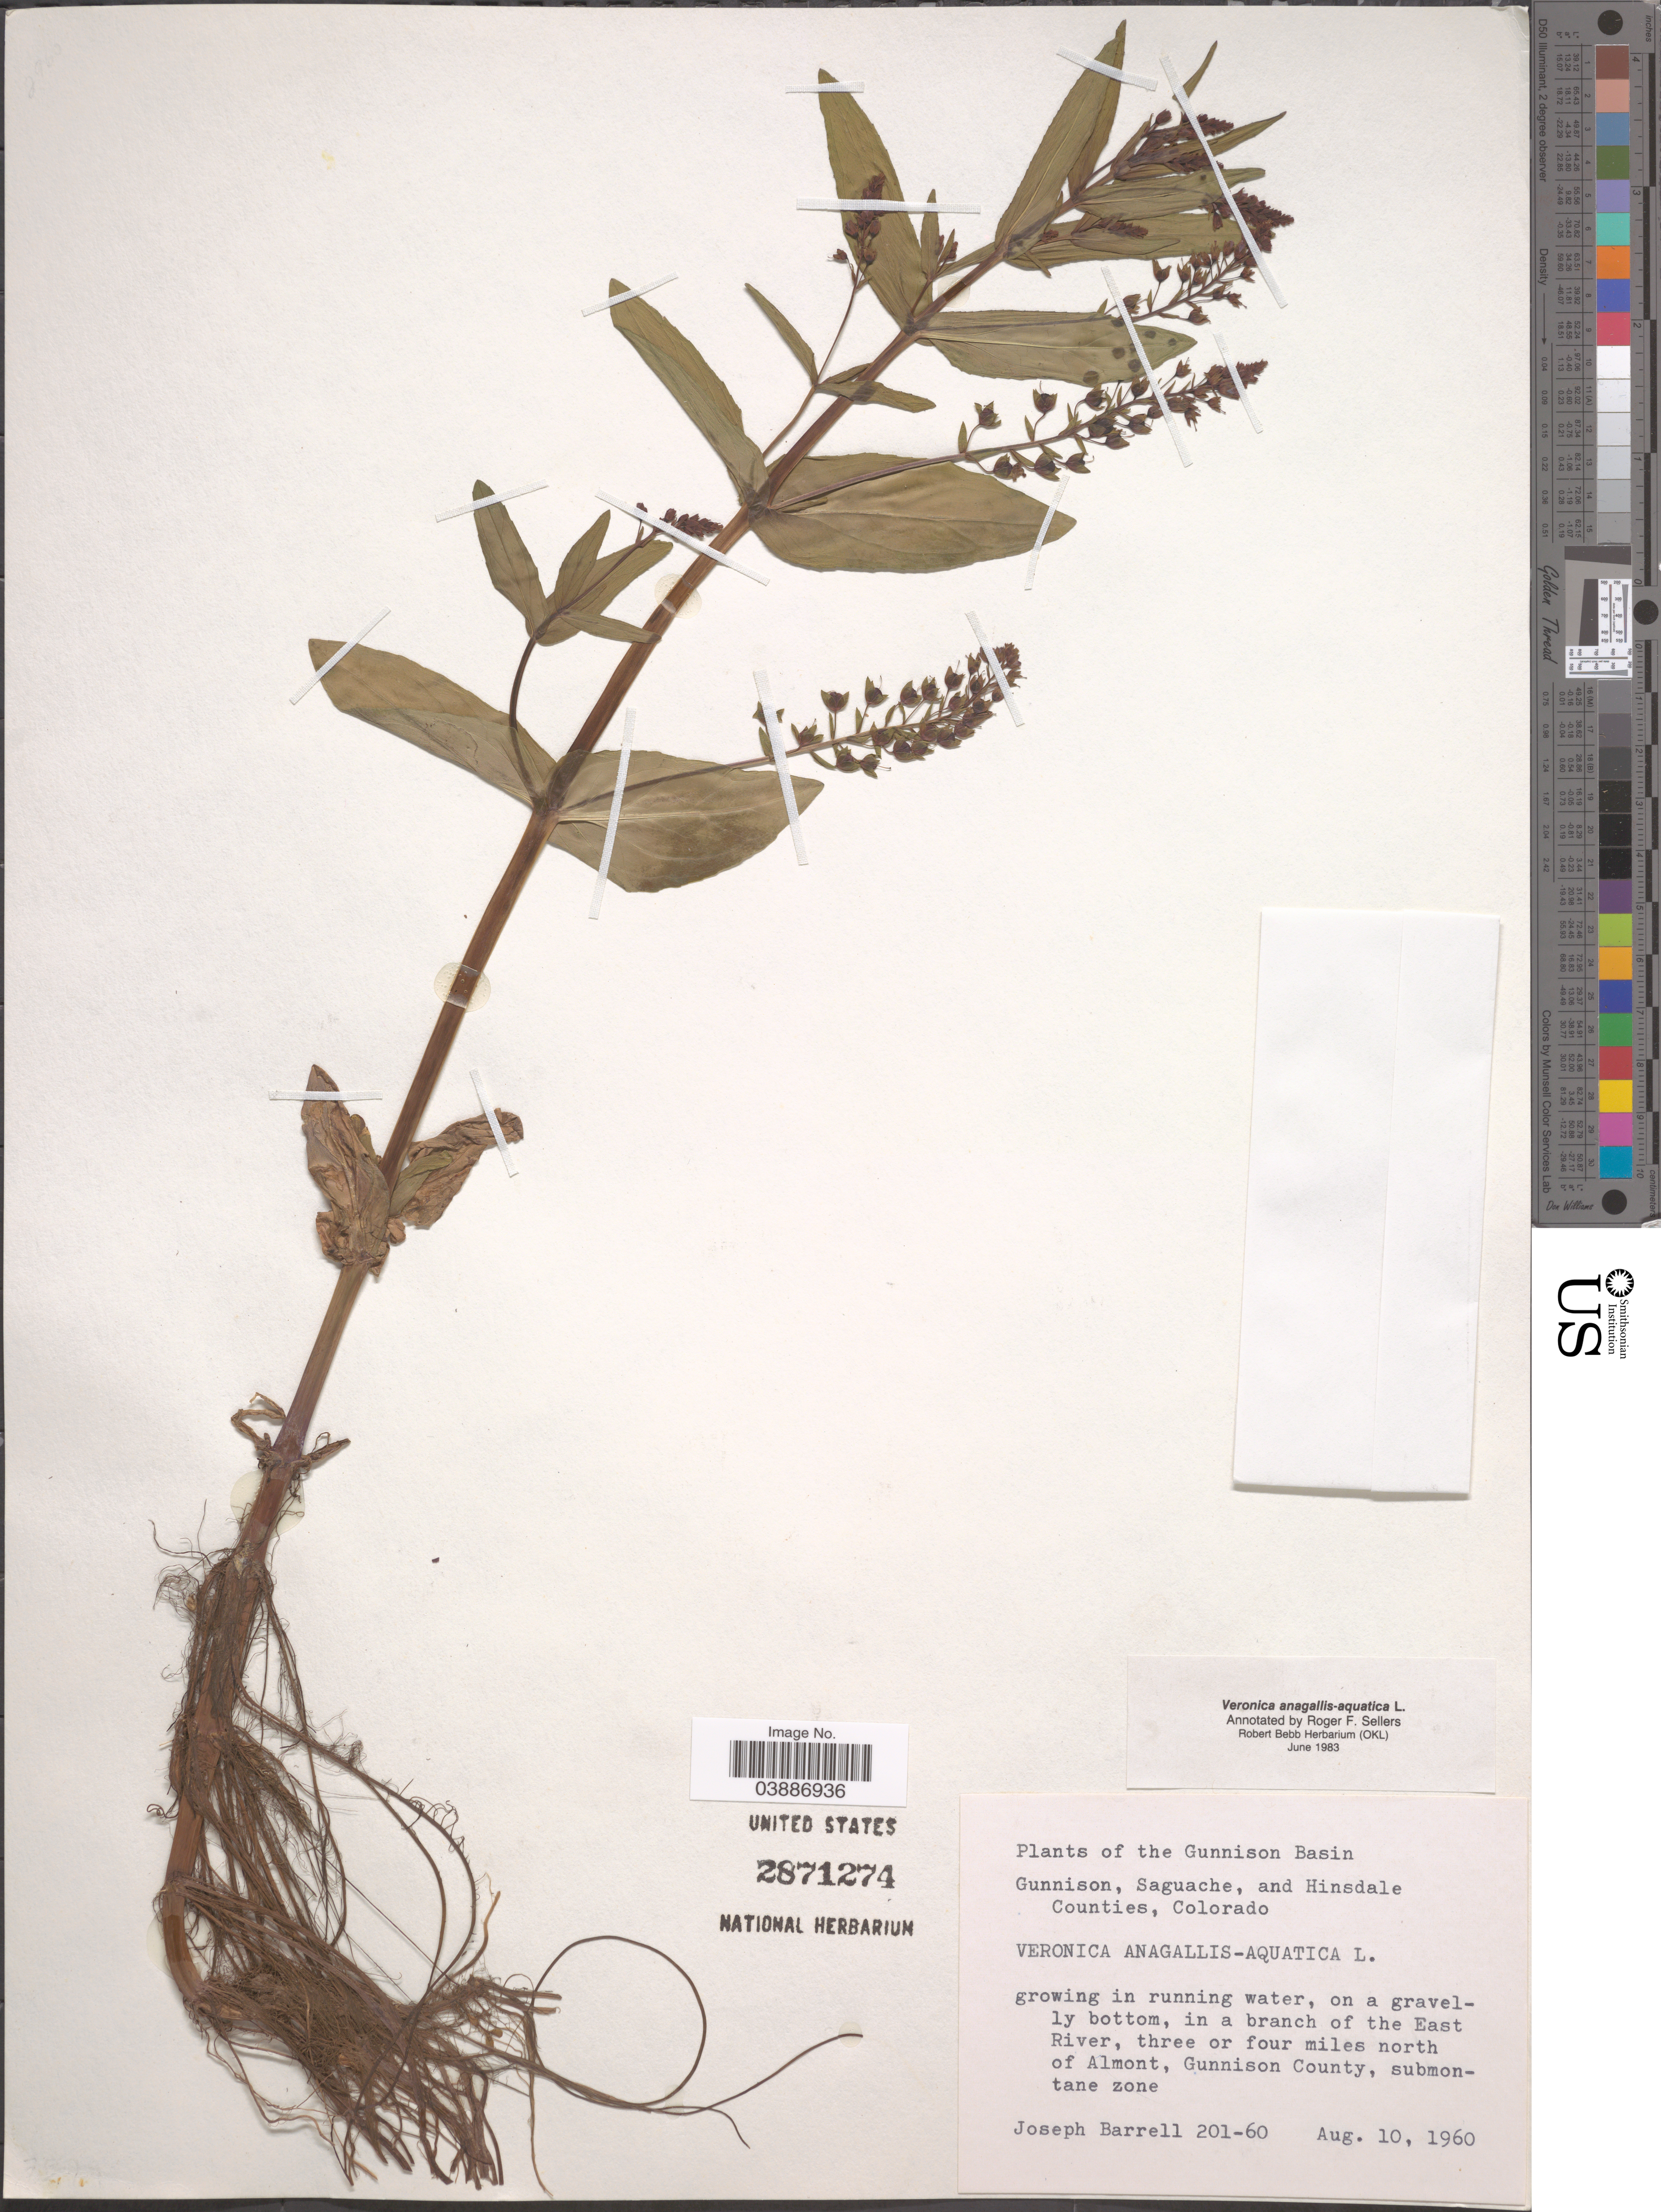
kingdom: Plantae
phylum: Tracheophyta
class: Magnoliopsida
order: Lamiales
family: Plantaginaceae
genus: Veronica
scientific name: Veronica anagallis-aquatica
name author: L.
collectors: J. Barrell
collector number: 201-60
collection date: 1960-08-10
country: United States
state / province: Colorado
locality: The Gunnison Basin. In a branch of the East River, three or four miles north of Almont, Gunnison County, submontane zone.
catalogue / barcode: US 2871274